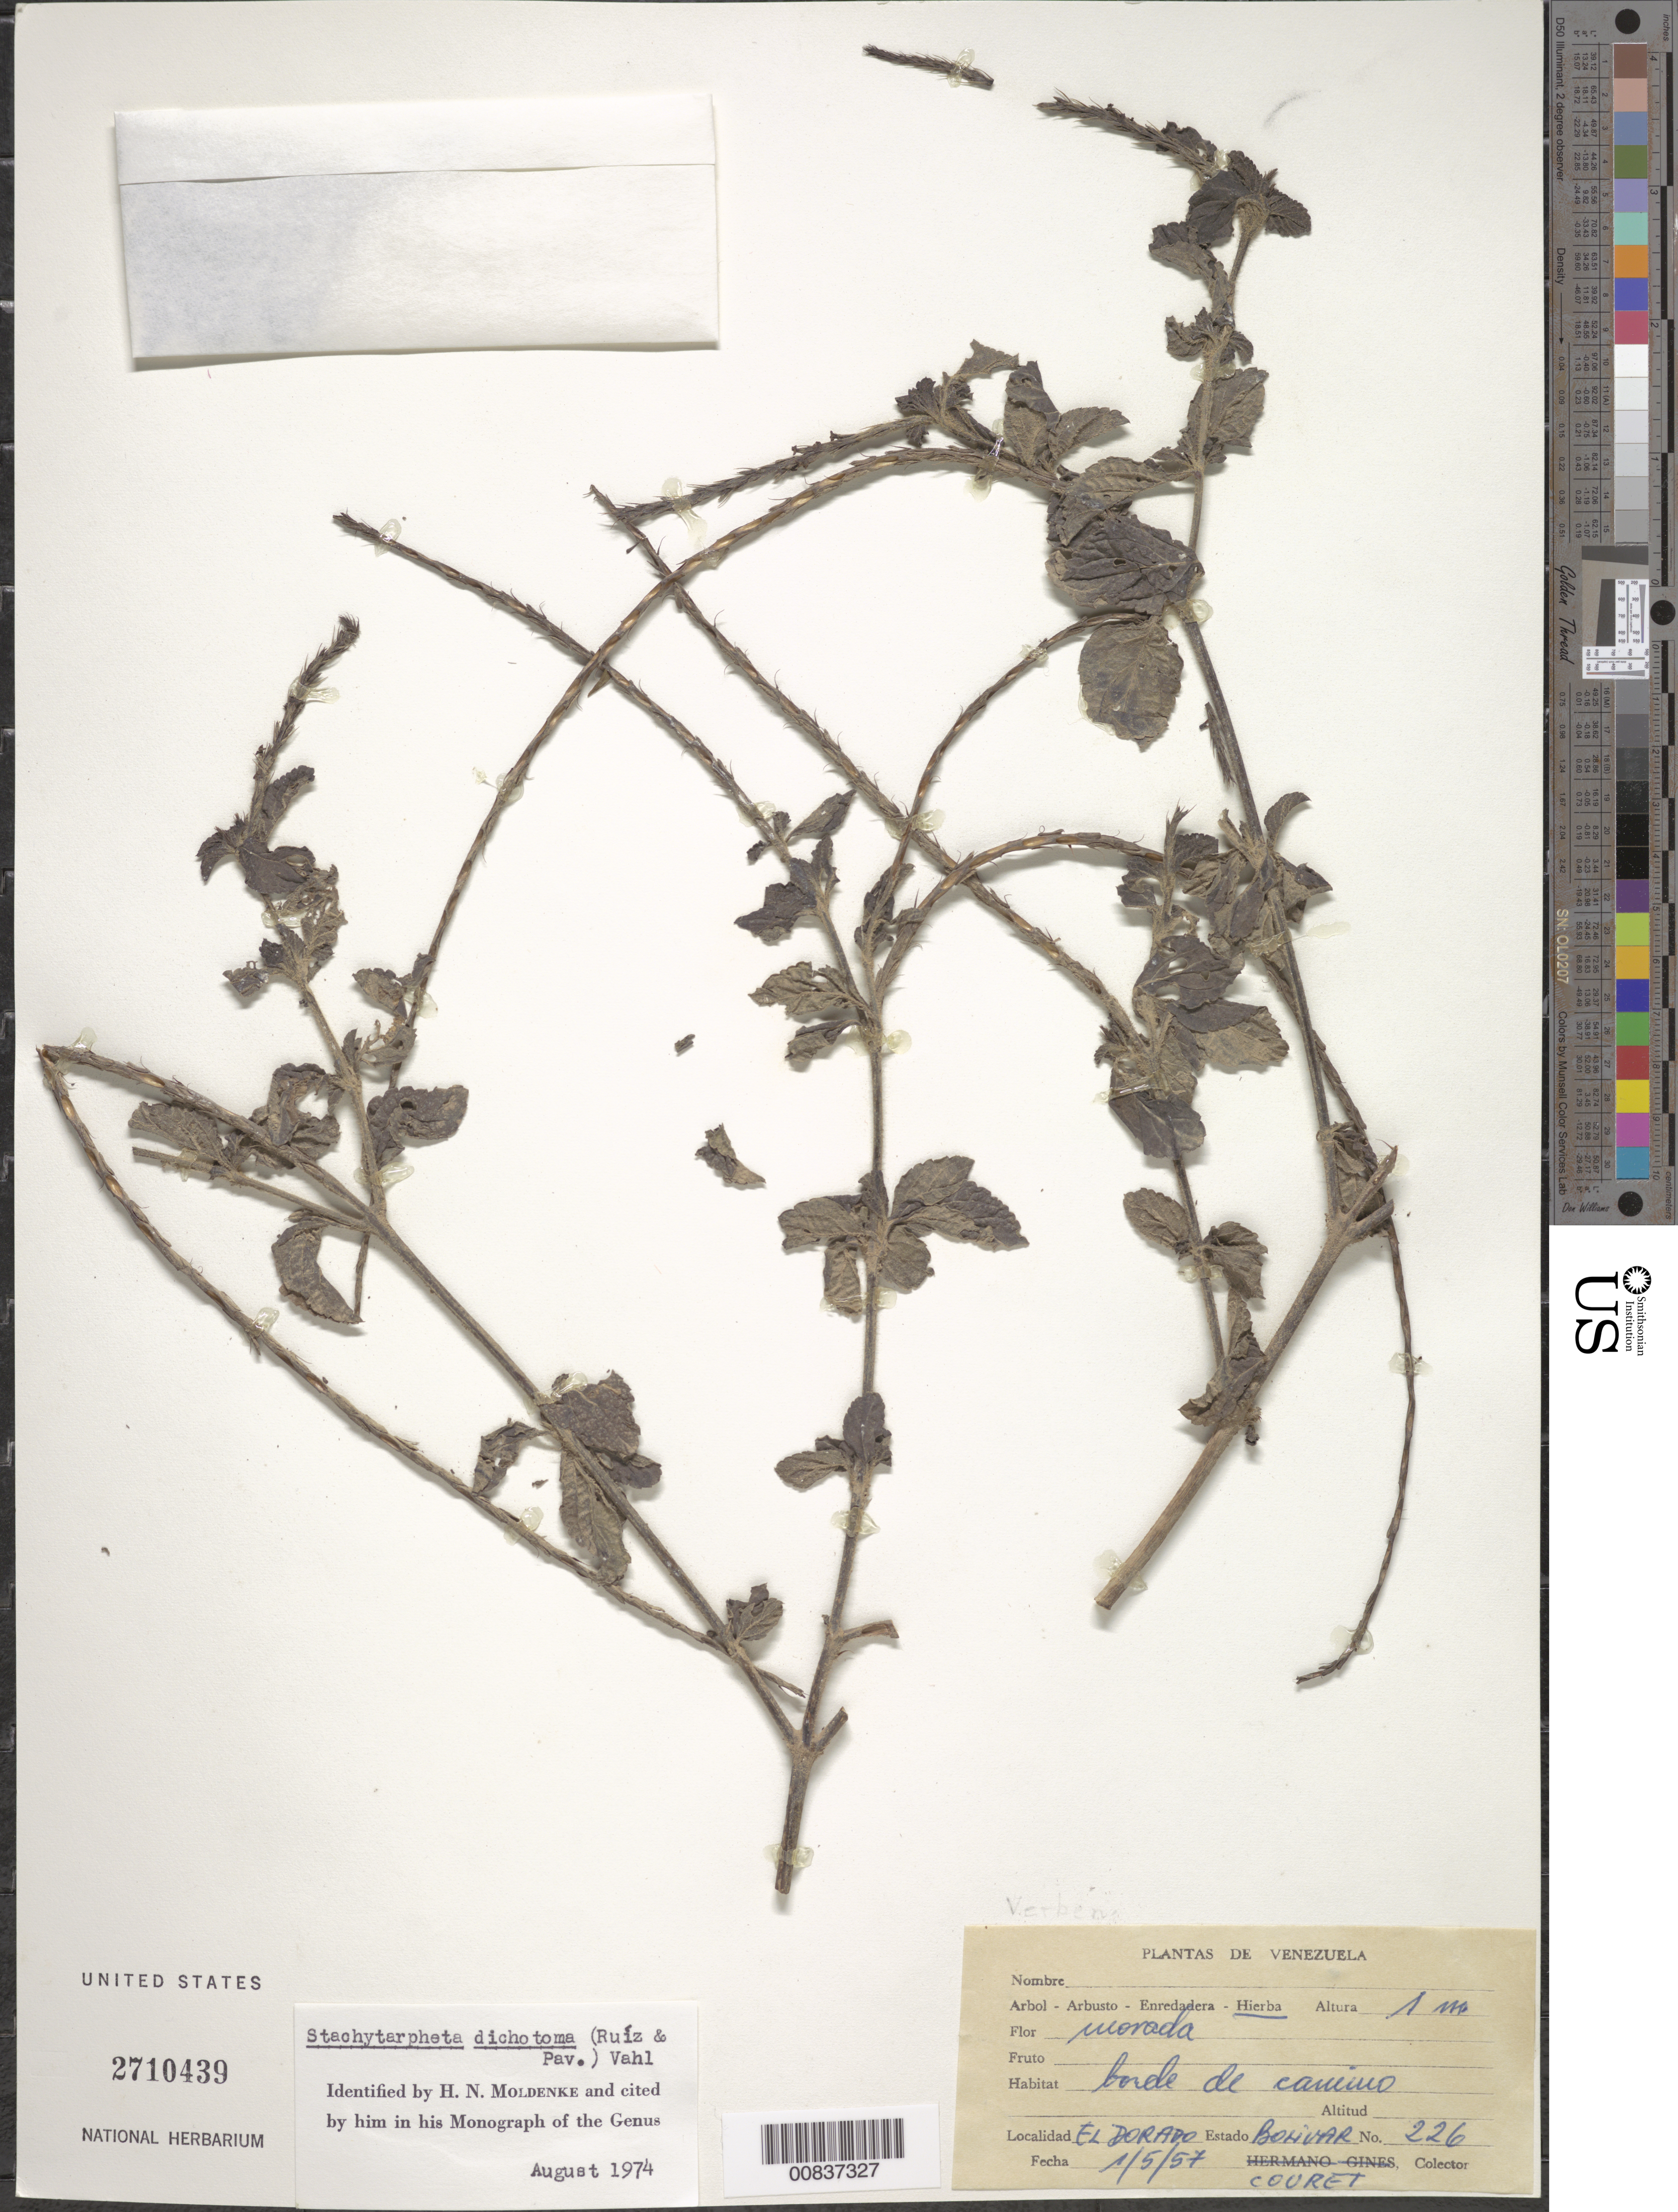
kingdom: Plantae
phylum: Tracheophyta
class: Magnoliopsida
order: Lamiales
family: Verbenaceae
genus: Stachytarpheta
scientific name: Stachytarpheta dichotoma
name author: (Ruiz & Pav.) Vahl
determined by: Moldenke, H. N.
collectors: -. Couret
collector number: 226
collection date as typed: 1-May-57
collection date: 1957-05-01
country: Venezuela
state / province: Bolívar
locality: El Dorado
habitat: Borde de camino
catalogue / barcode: US 2710439